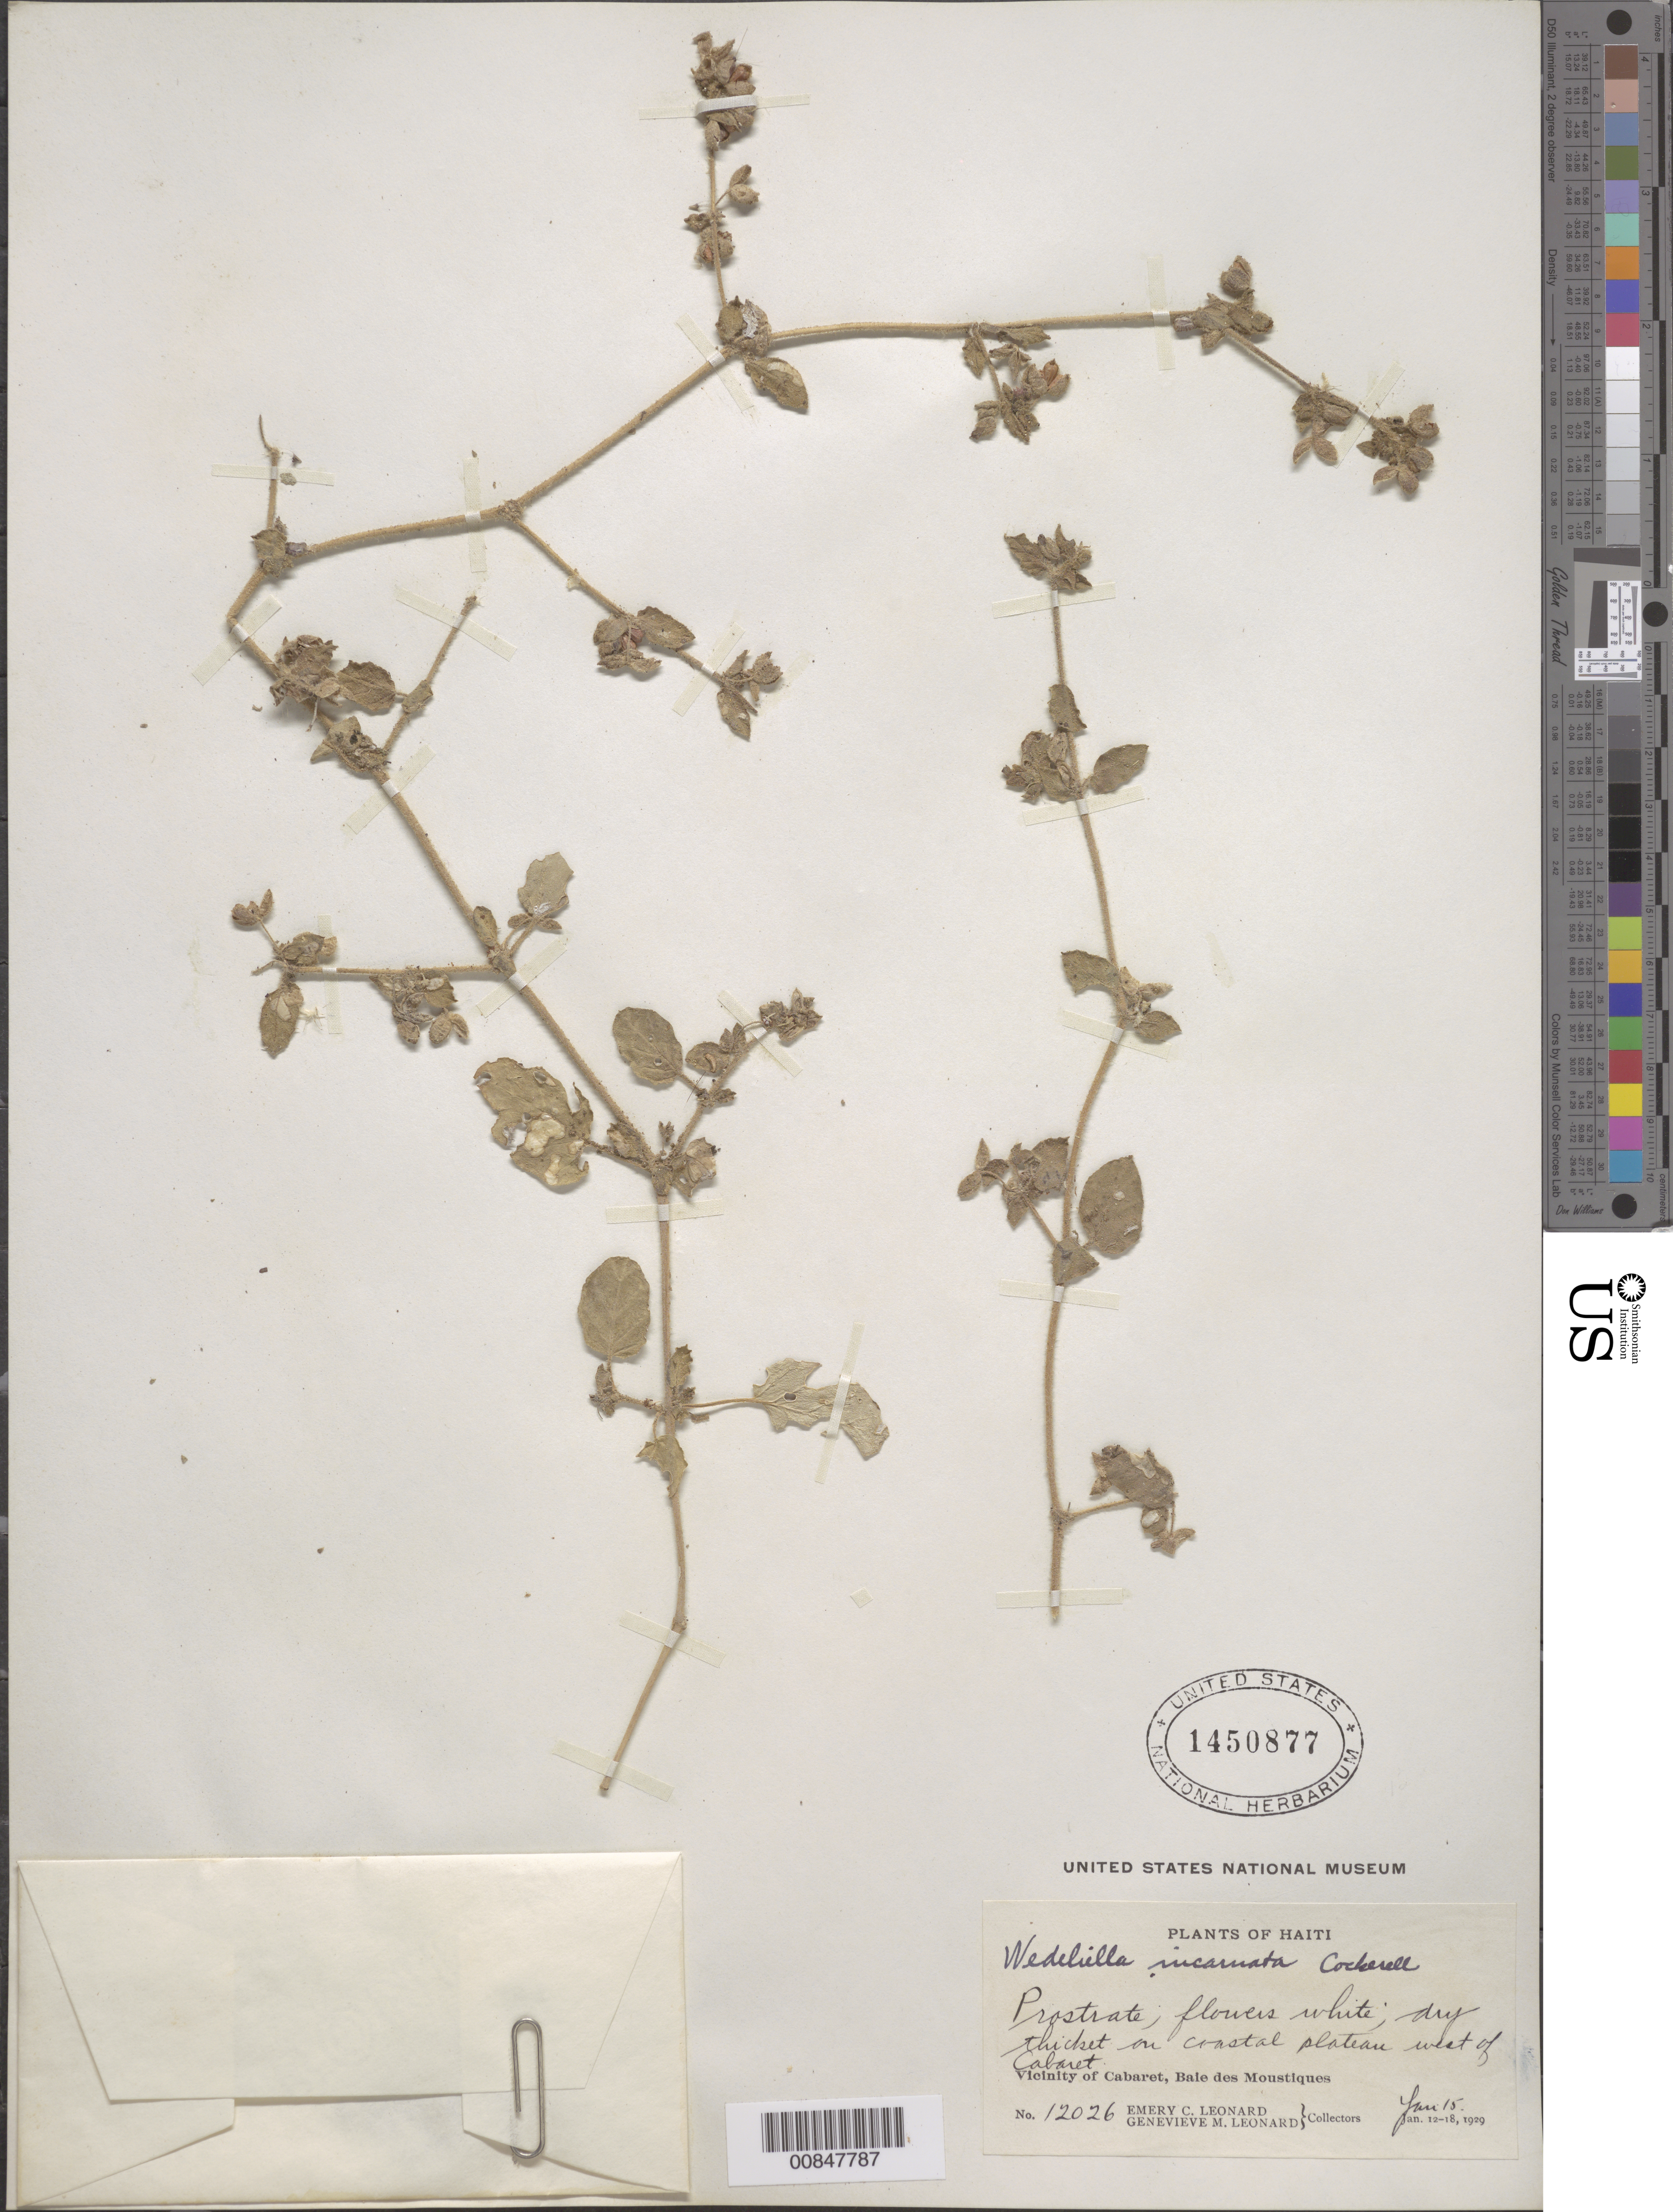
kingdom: Plantae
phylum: Tracheophyta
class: Magnoliopsida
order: Caryophyllales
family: Nyctaginaceae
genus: Allionia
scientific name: Allionia incarnata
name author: L.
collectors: E. C. Leonard & G. M. Leonard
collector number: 12026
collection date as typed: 15 Jan 1929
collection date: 1929-01-15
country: Haiti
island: Hispaniola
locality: Vicinity of Cabaret, Baie des Moustiques. On coastal plateau west of Cabaret.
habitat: Dry thicket.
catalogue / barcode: US 1450877